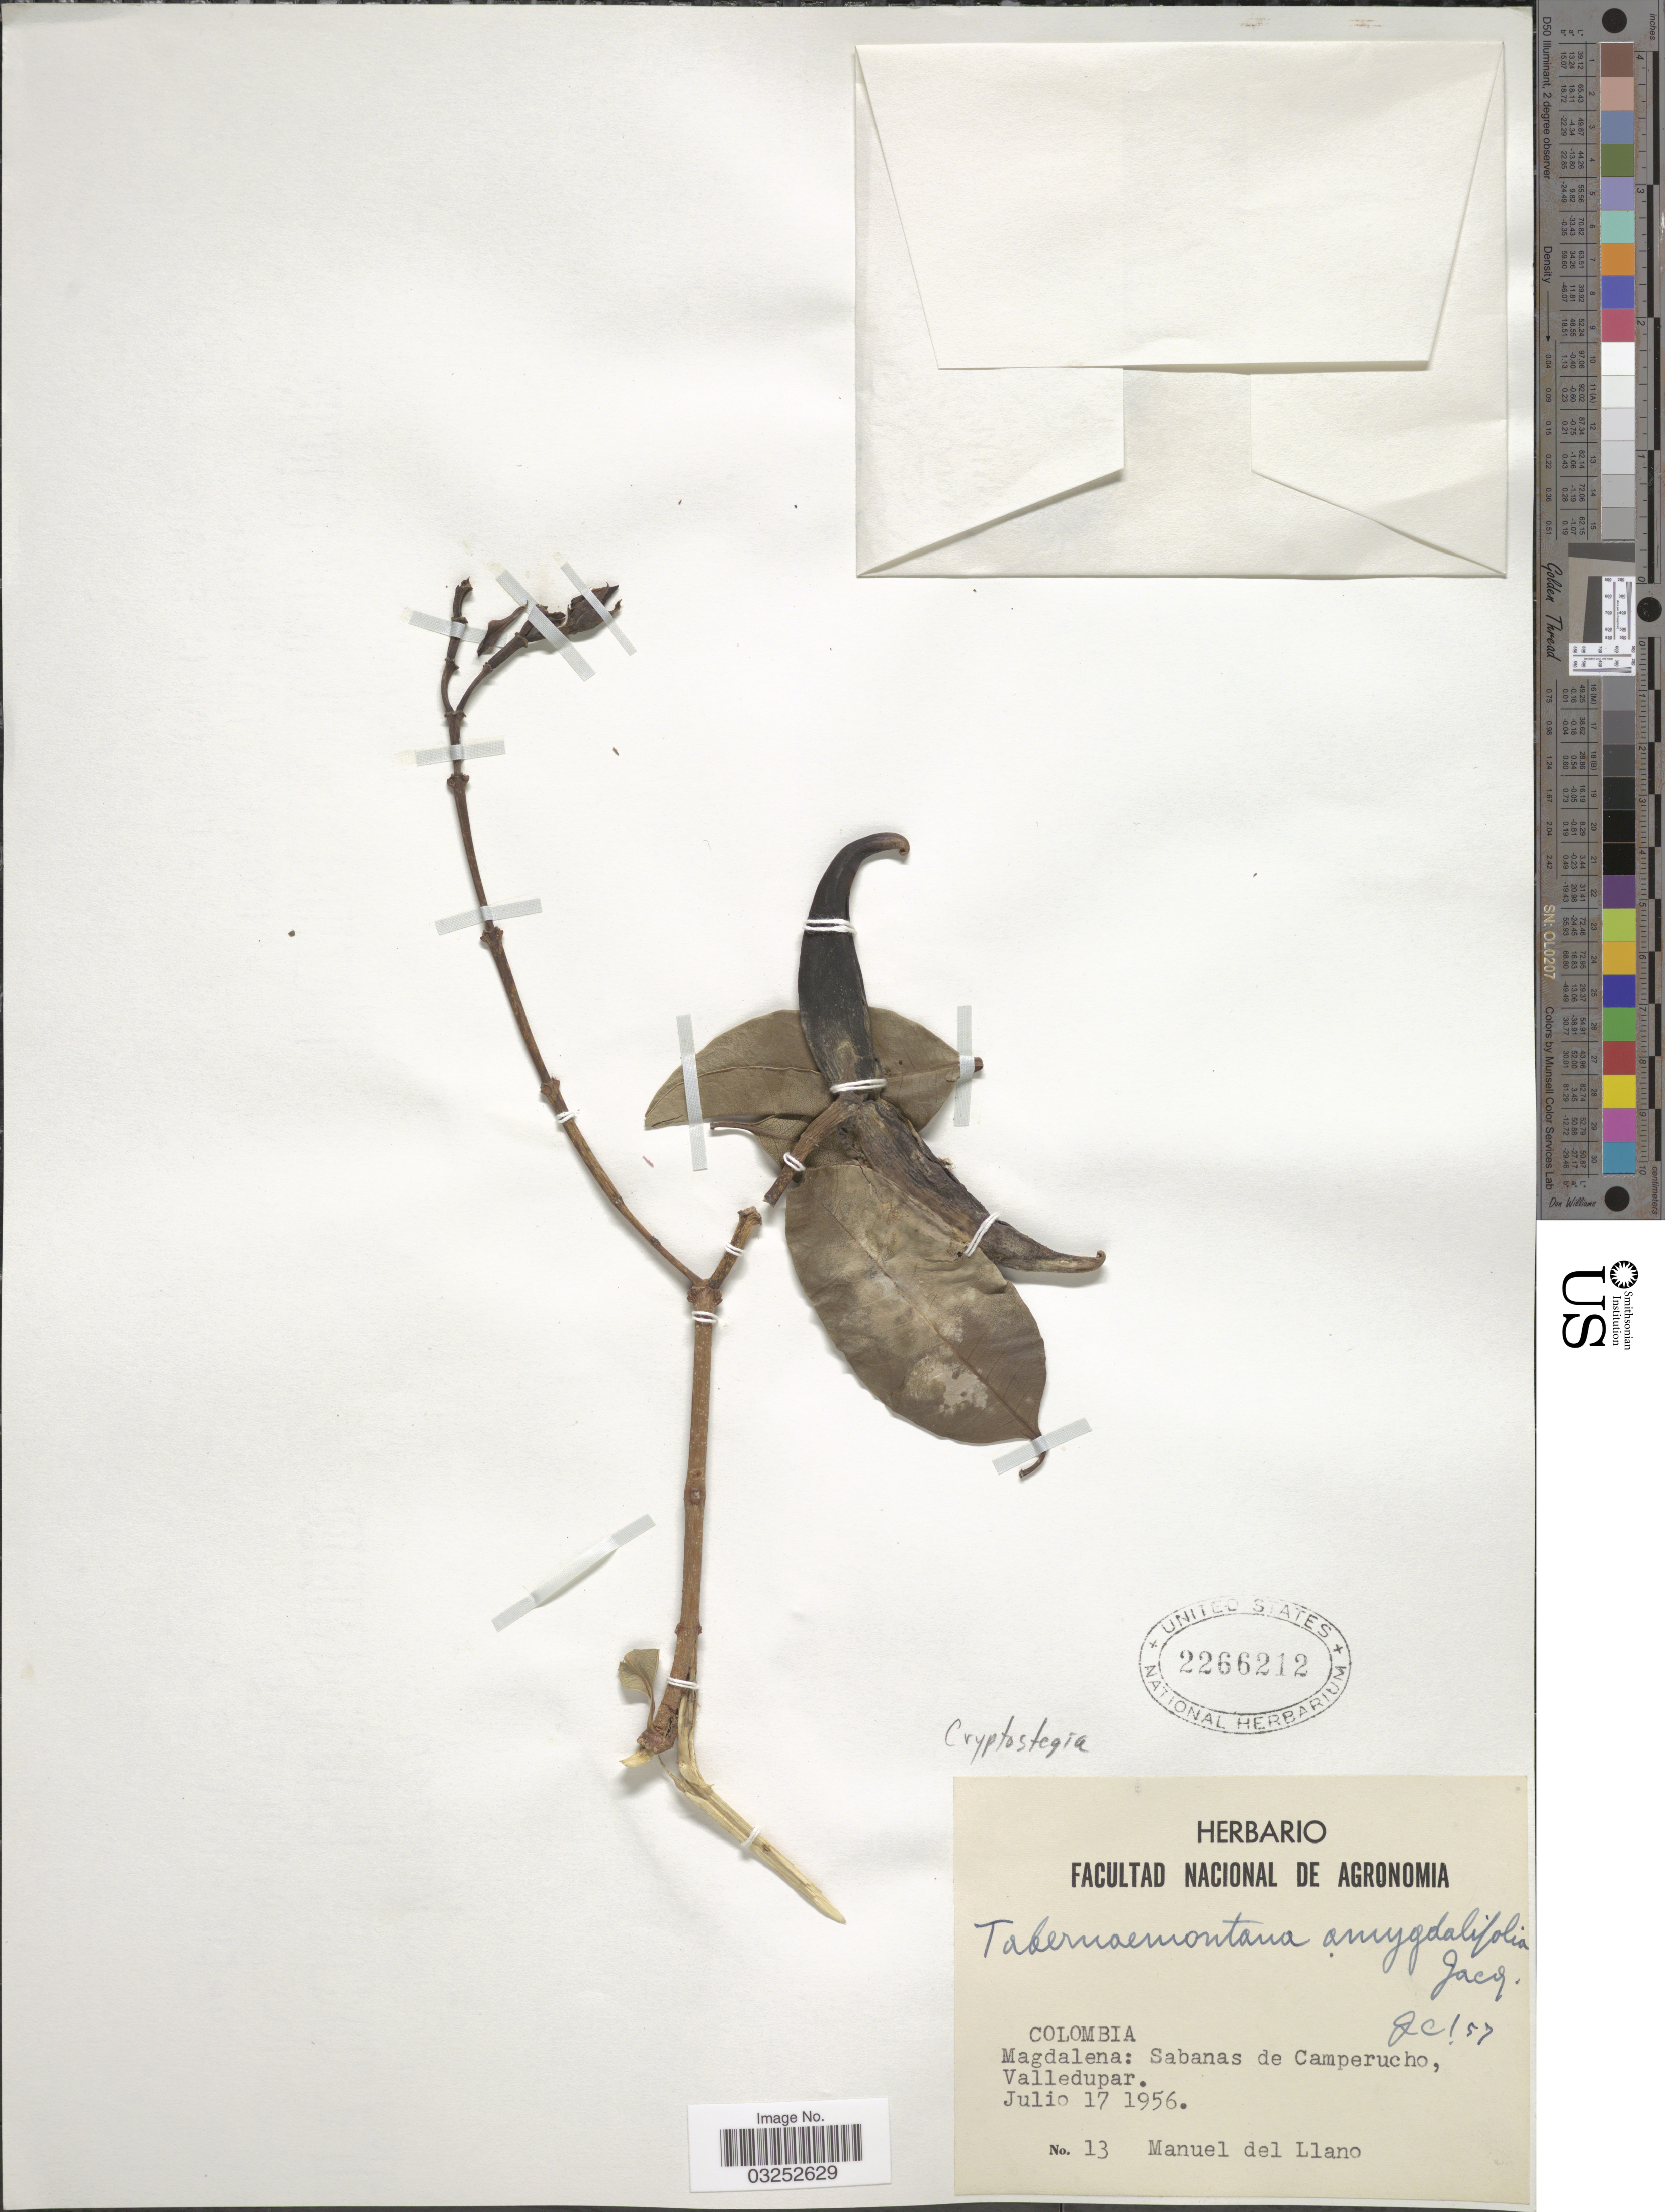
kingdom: Plantae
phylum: Tracheophyta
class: Magnoliopsida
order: Gentianales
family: Apocynaceae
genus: Cryptostegia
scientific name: Cryptostegia sp.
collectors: M. d. Llano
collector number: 13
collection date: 1956-07-17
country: Colombia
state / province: Magdalena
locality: Magdalena: Sabanas de Camperucho, Valledupar.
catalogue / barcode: US 2266212